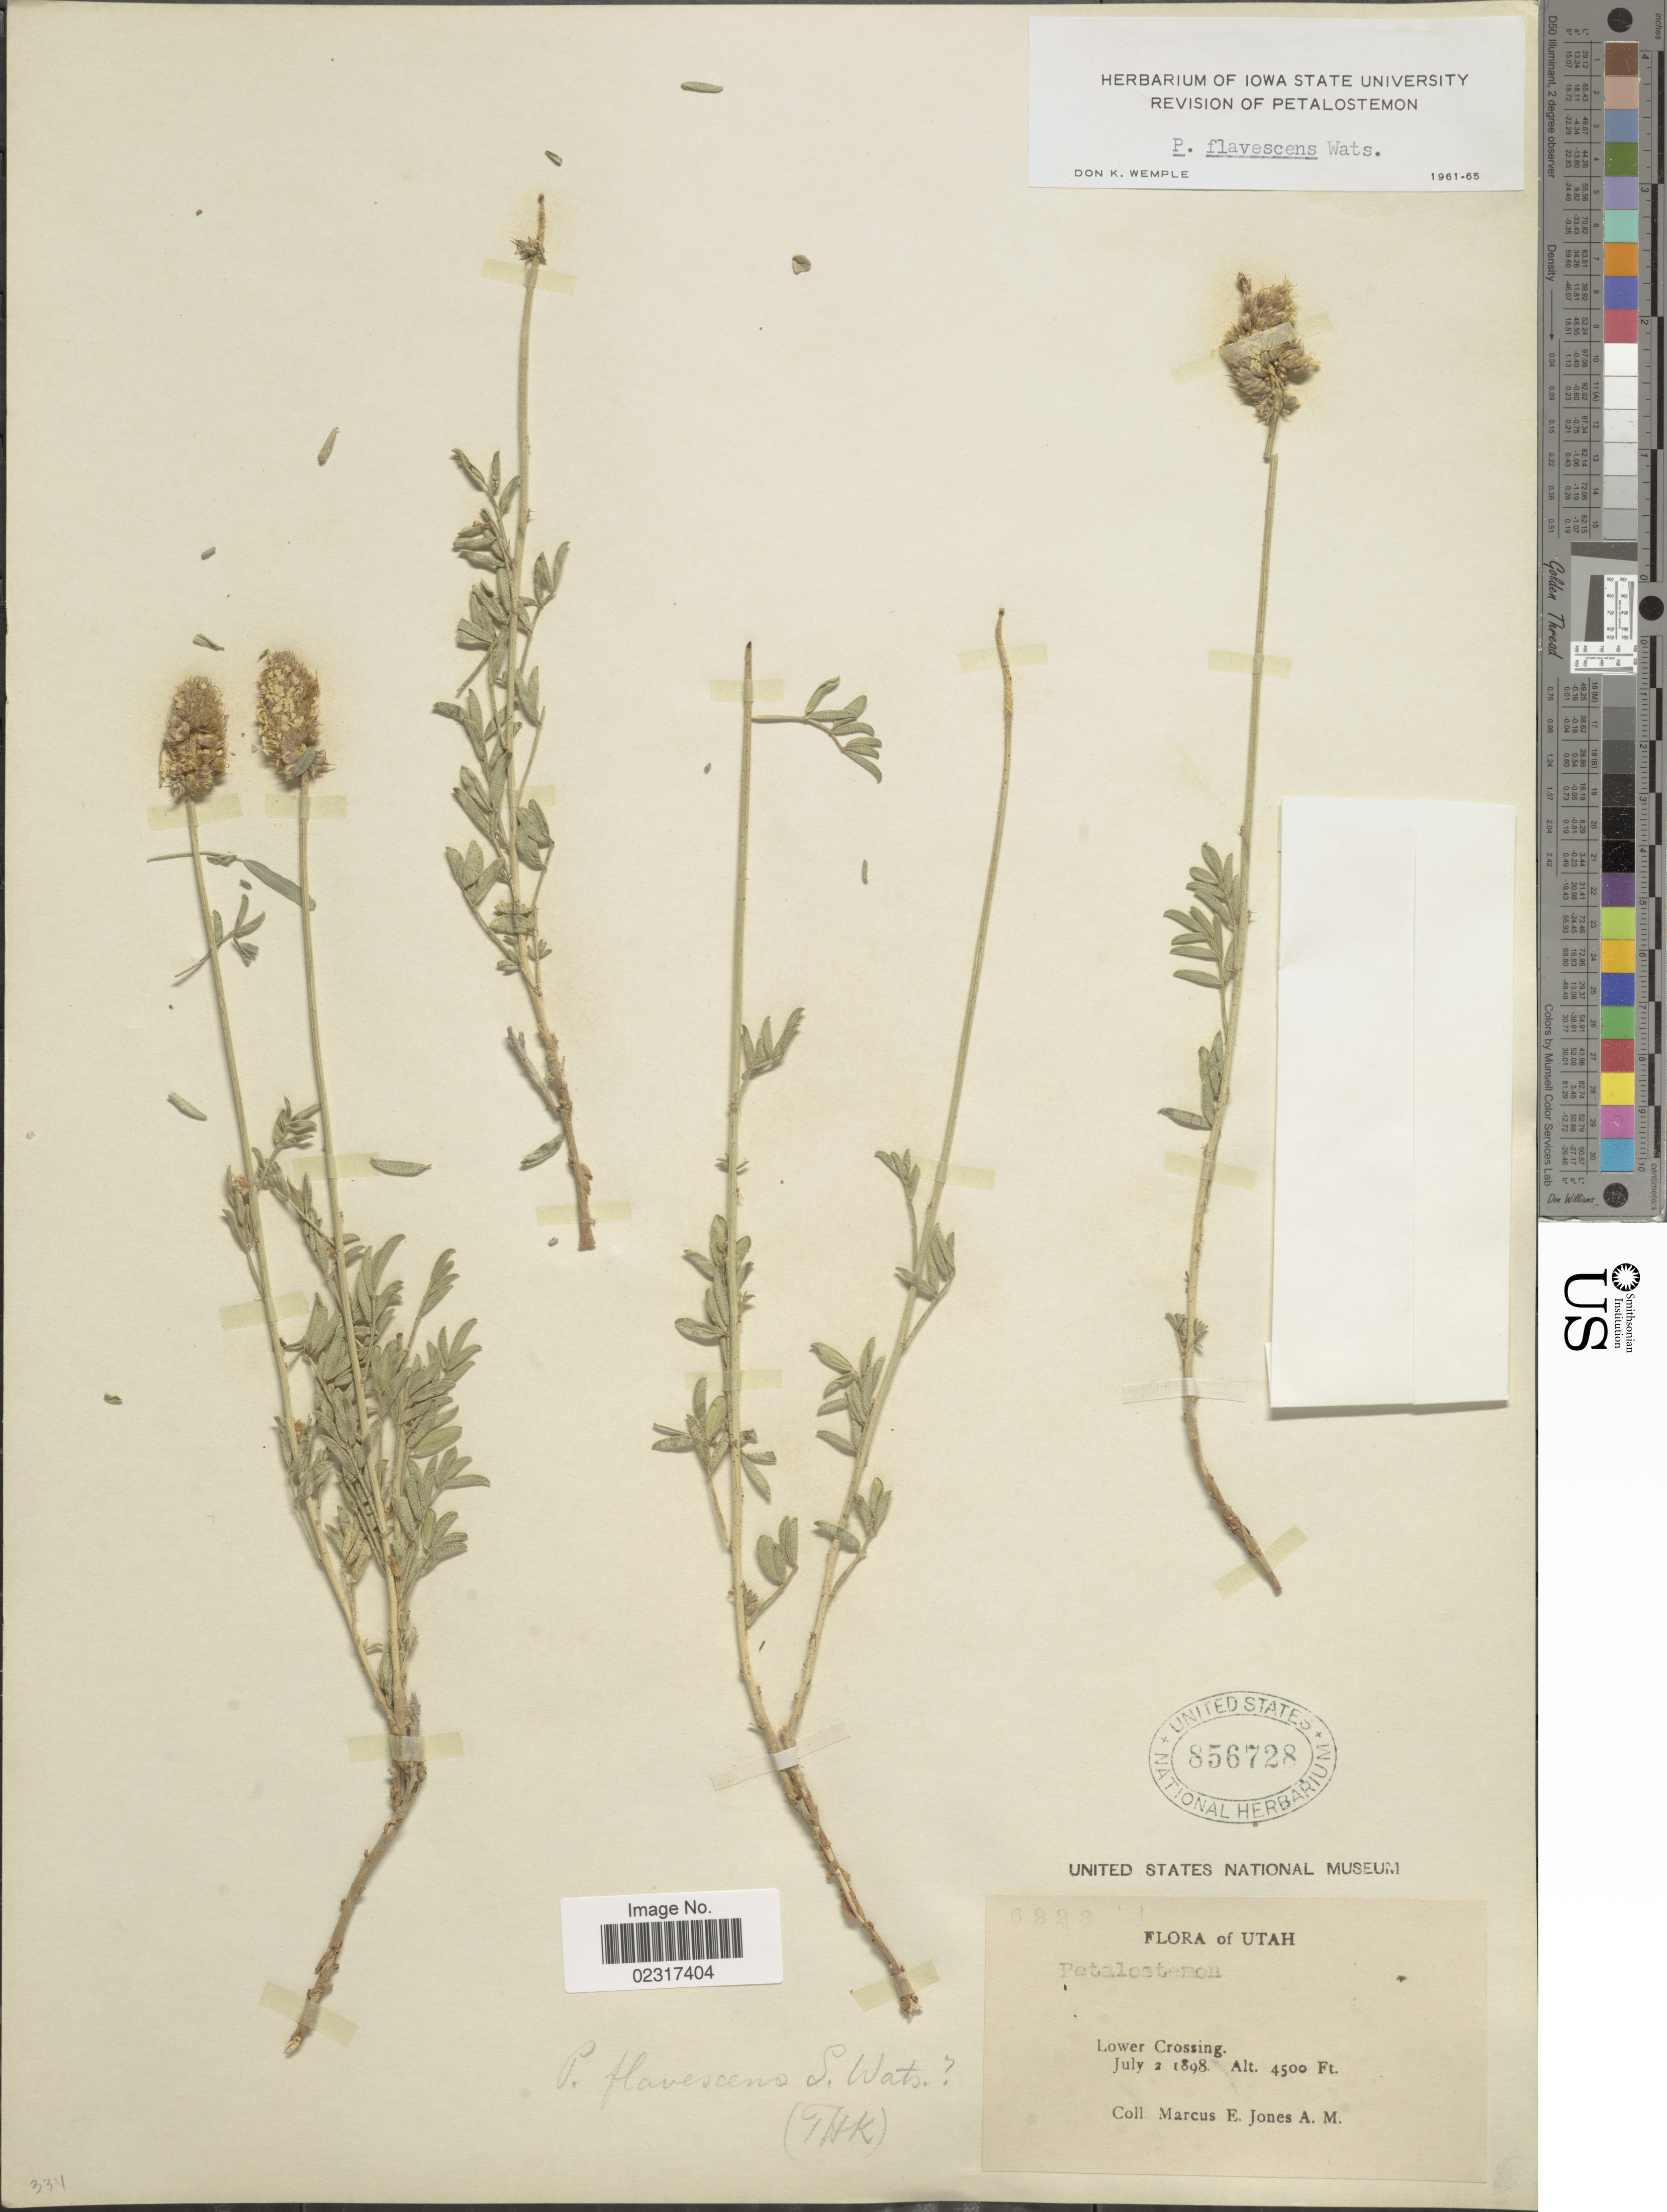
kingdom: Plantae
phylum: Tracheophyta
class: Magnoliopsida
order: Fabales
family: Fabaceae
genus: Dalea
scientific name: Dalea flavescens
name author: (S. Watson) S.L. Welsh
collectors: M. E. Jones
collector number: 6223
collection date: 1898-07-02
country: United States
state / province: Utah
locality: Lower Crossing.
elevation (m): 1372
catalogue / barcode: US 856728